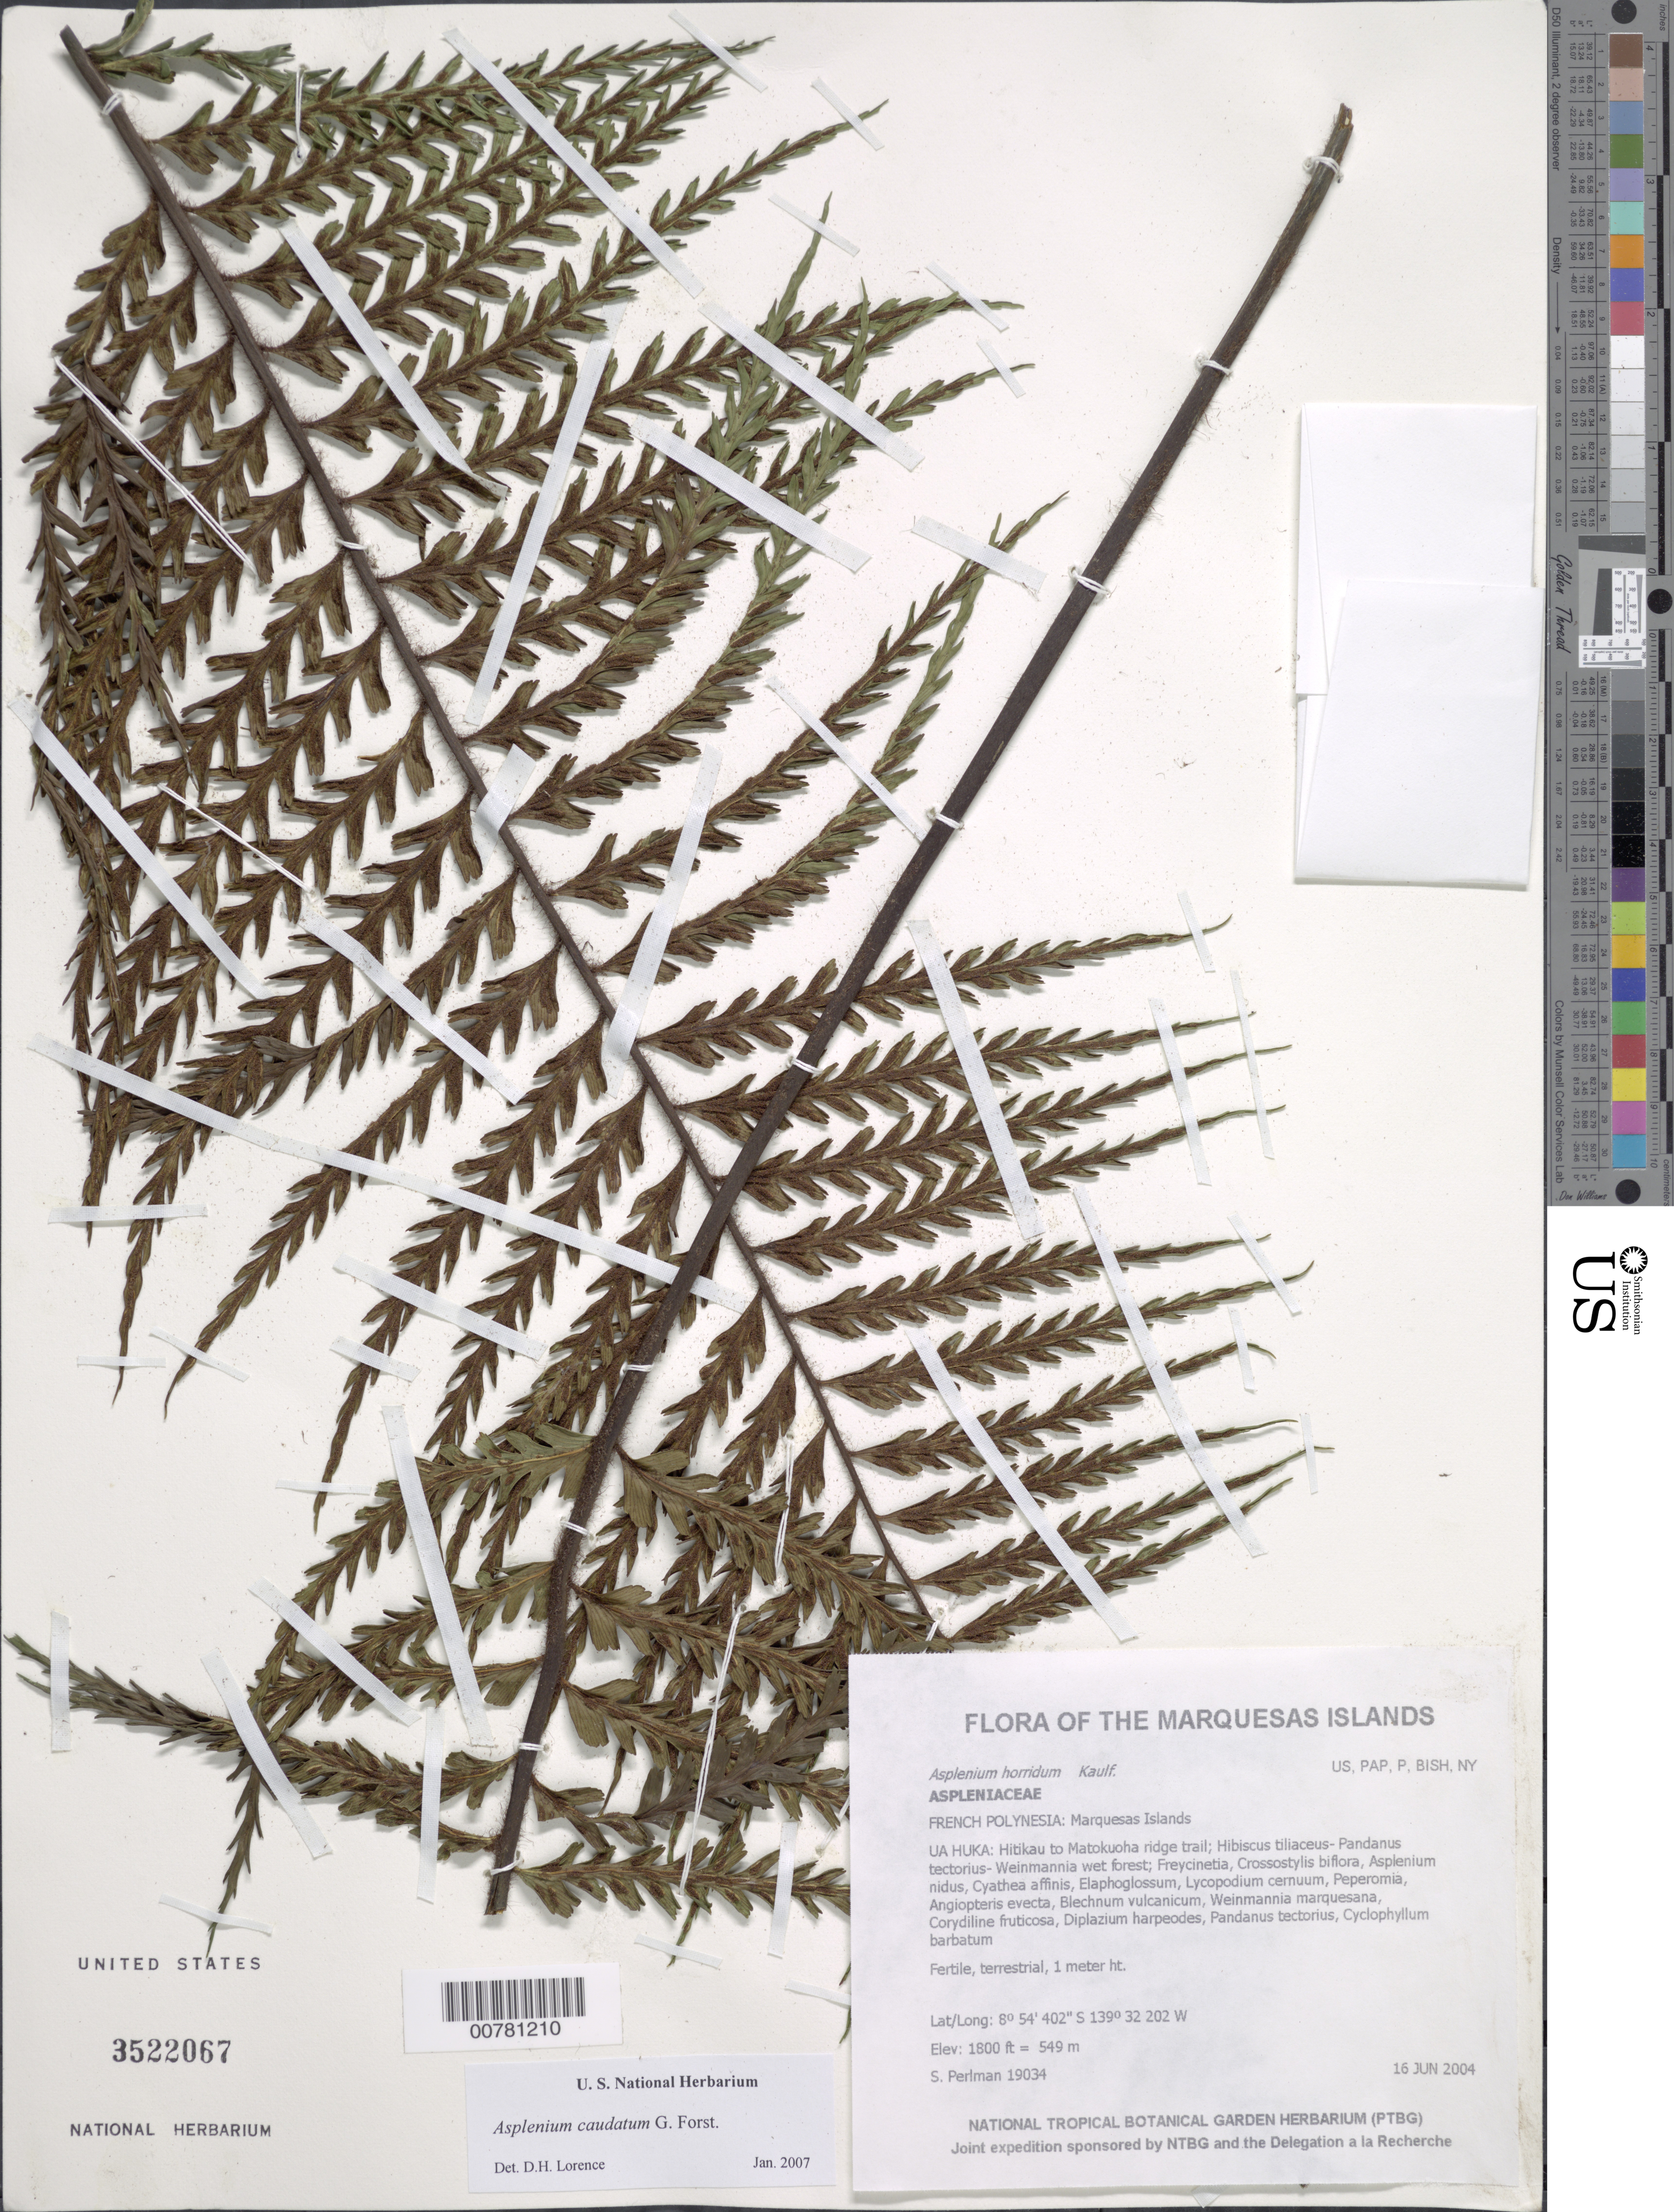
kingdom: Plantae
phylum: Tracheophyta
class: Polypodiopsida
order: Polypodiales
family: Aspleniaceae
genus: Asplenium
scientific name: Asplenium horridum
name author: Kaulf.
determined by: Wagner, W. L., (BOT), Smithsonian Institution - National Museum of Natural History (UNITED STATES)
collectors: S. P. Perlman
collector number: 19034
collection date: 2004-06-16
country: French Polynesia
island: Ua Huka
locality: Hitikau to Matokuoha ridge trail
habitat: Hibiscus tiliaceus - Pandanus tectorius - Weinmannia wet forest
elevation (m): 549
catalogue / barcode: US 3522067